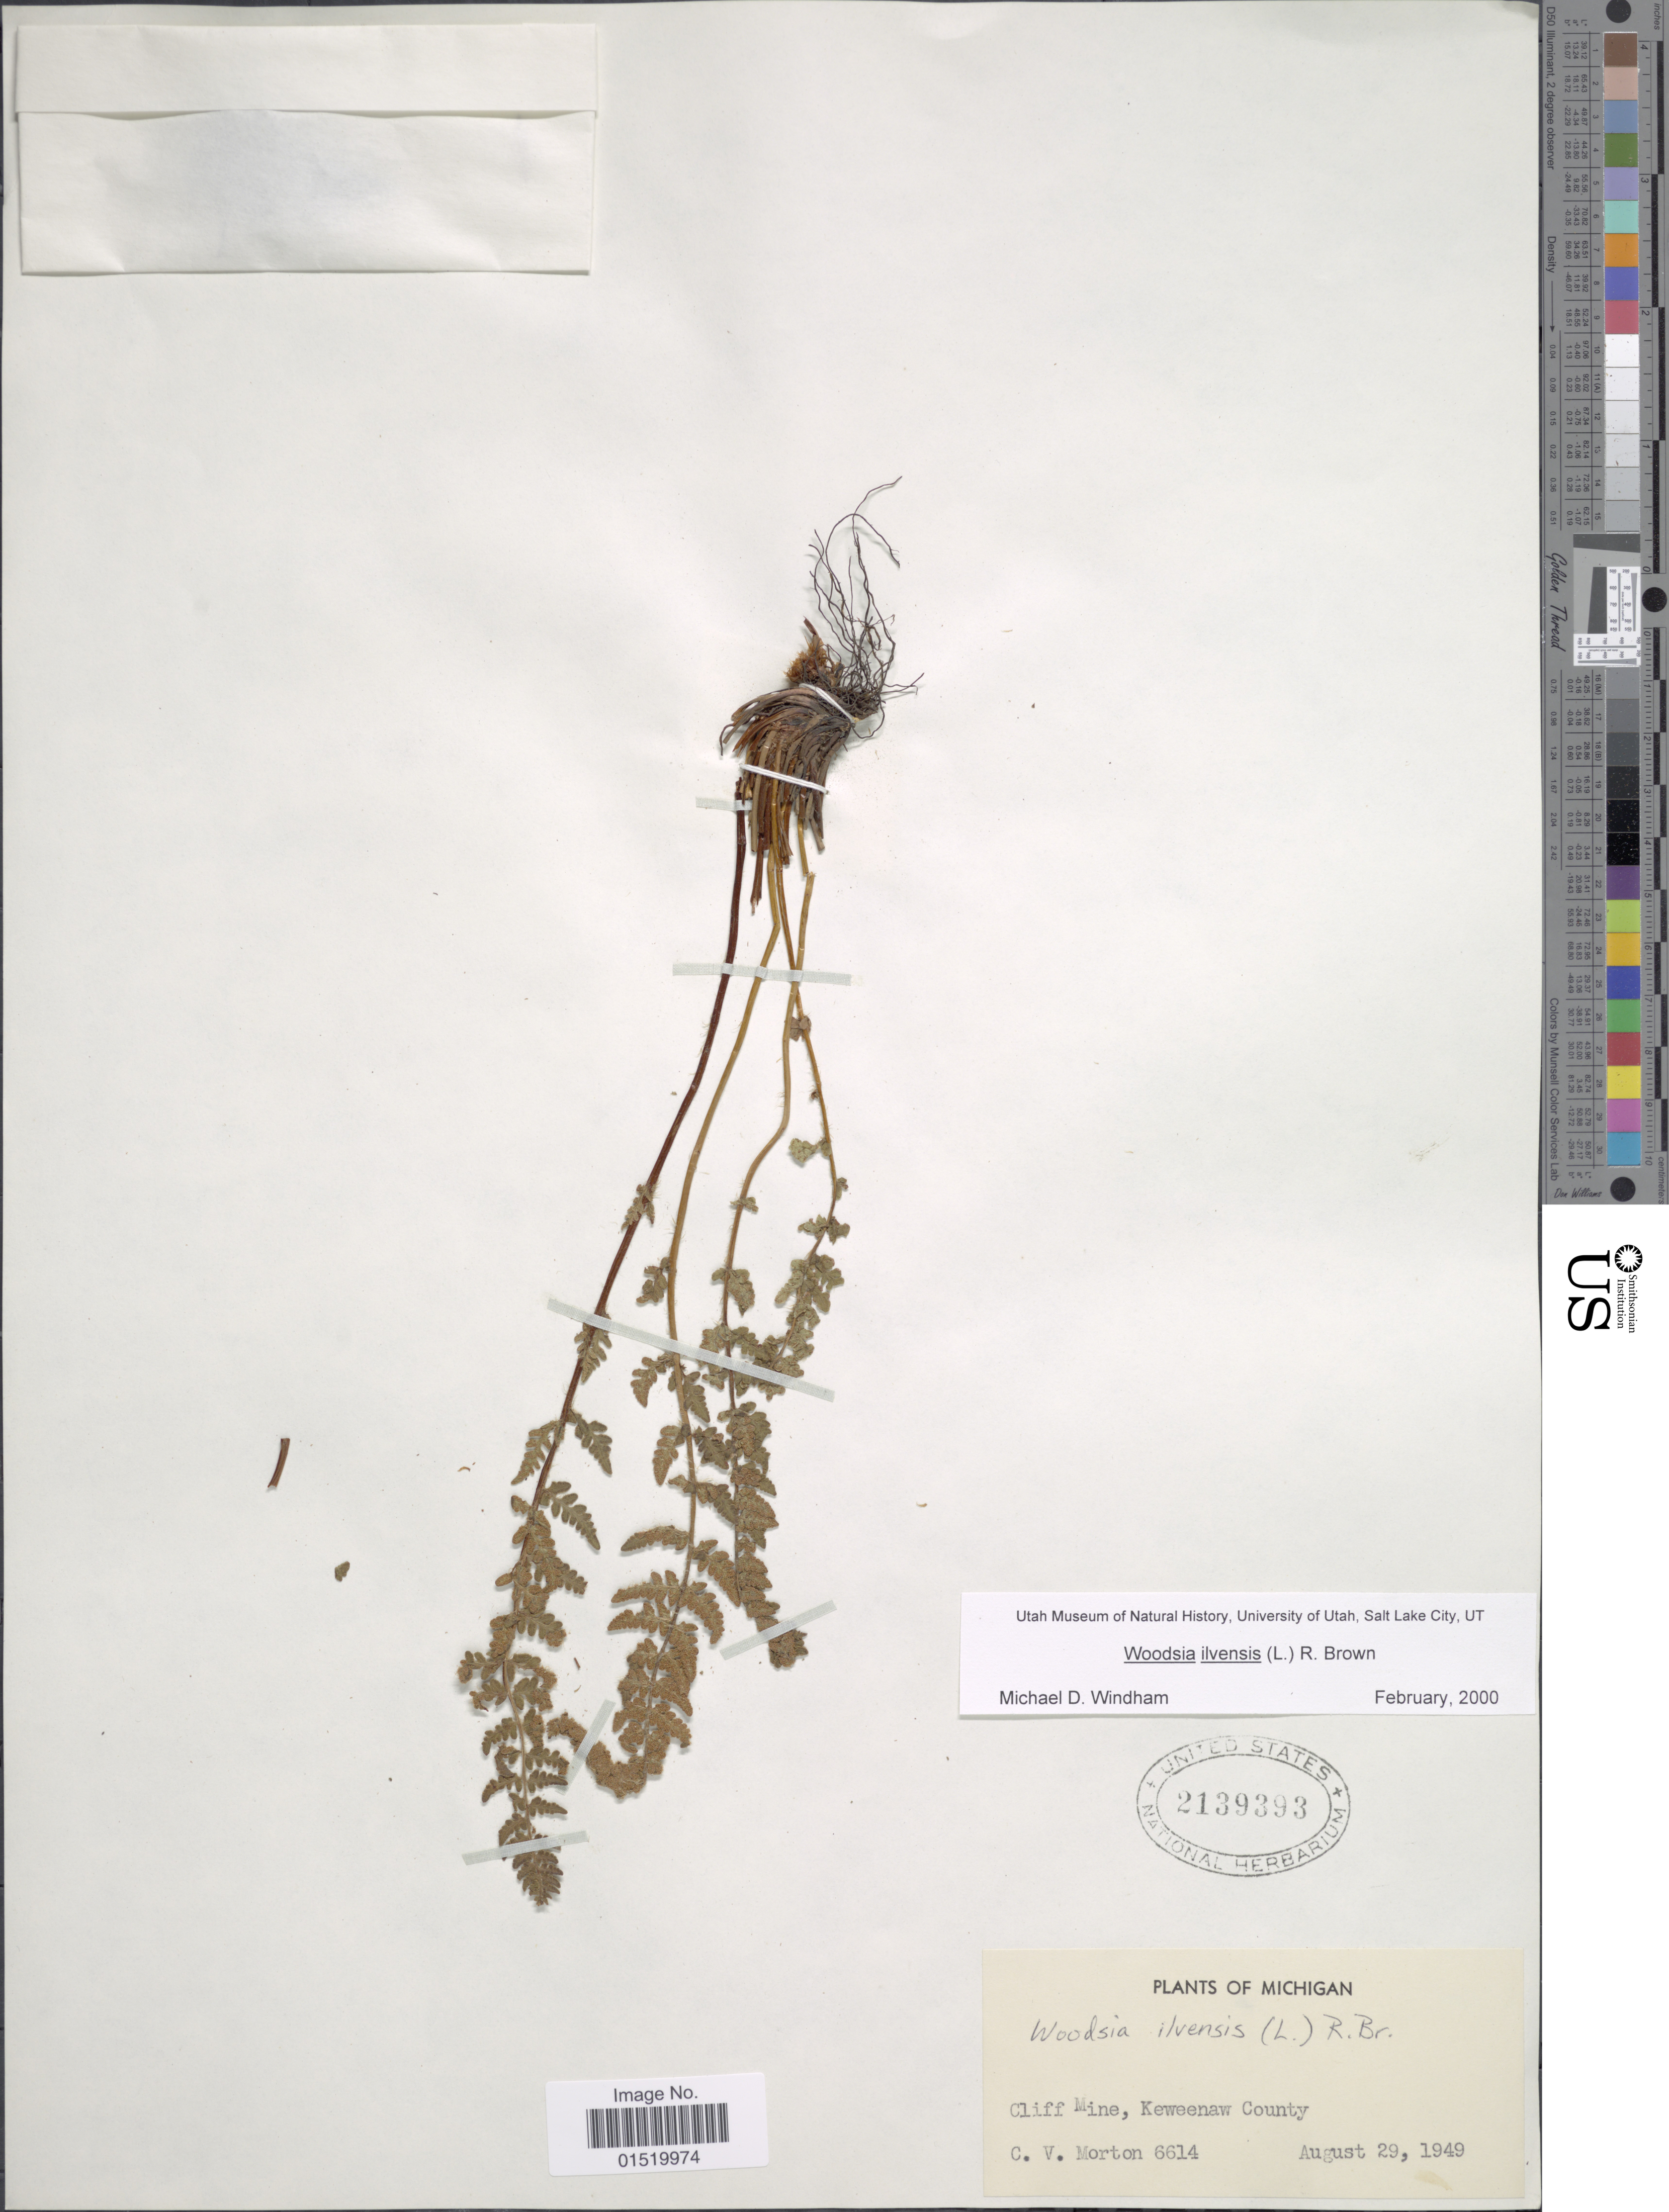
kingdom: Plantae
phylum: Tracheophyta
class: Polypodiopsida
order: Polypodiales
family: Woodsiaceae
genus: Woodsia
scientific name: Woodsia ilvensis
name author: (L.) R. Br.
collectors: C. V. Morton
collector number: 6614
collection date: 1949-08-29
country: United States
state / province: Michigan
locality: Cliff Mine, Keweenaw County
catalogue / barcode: US 2139393